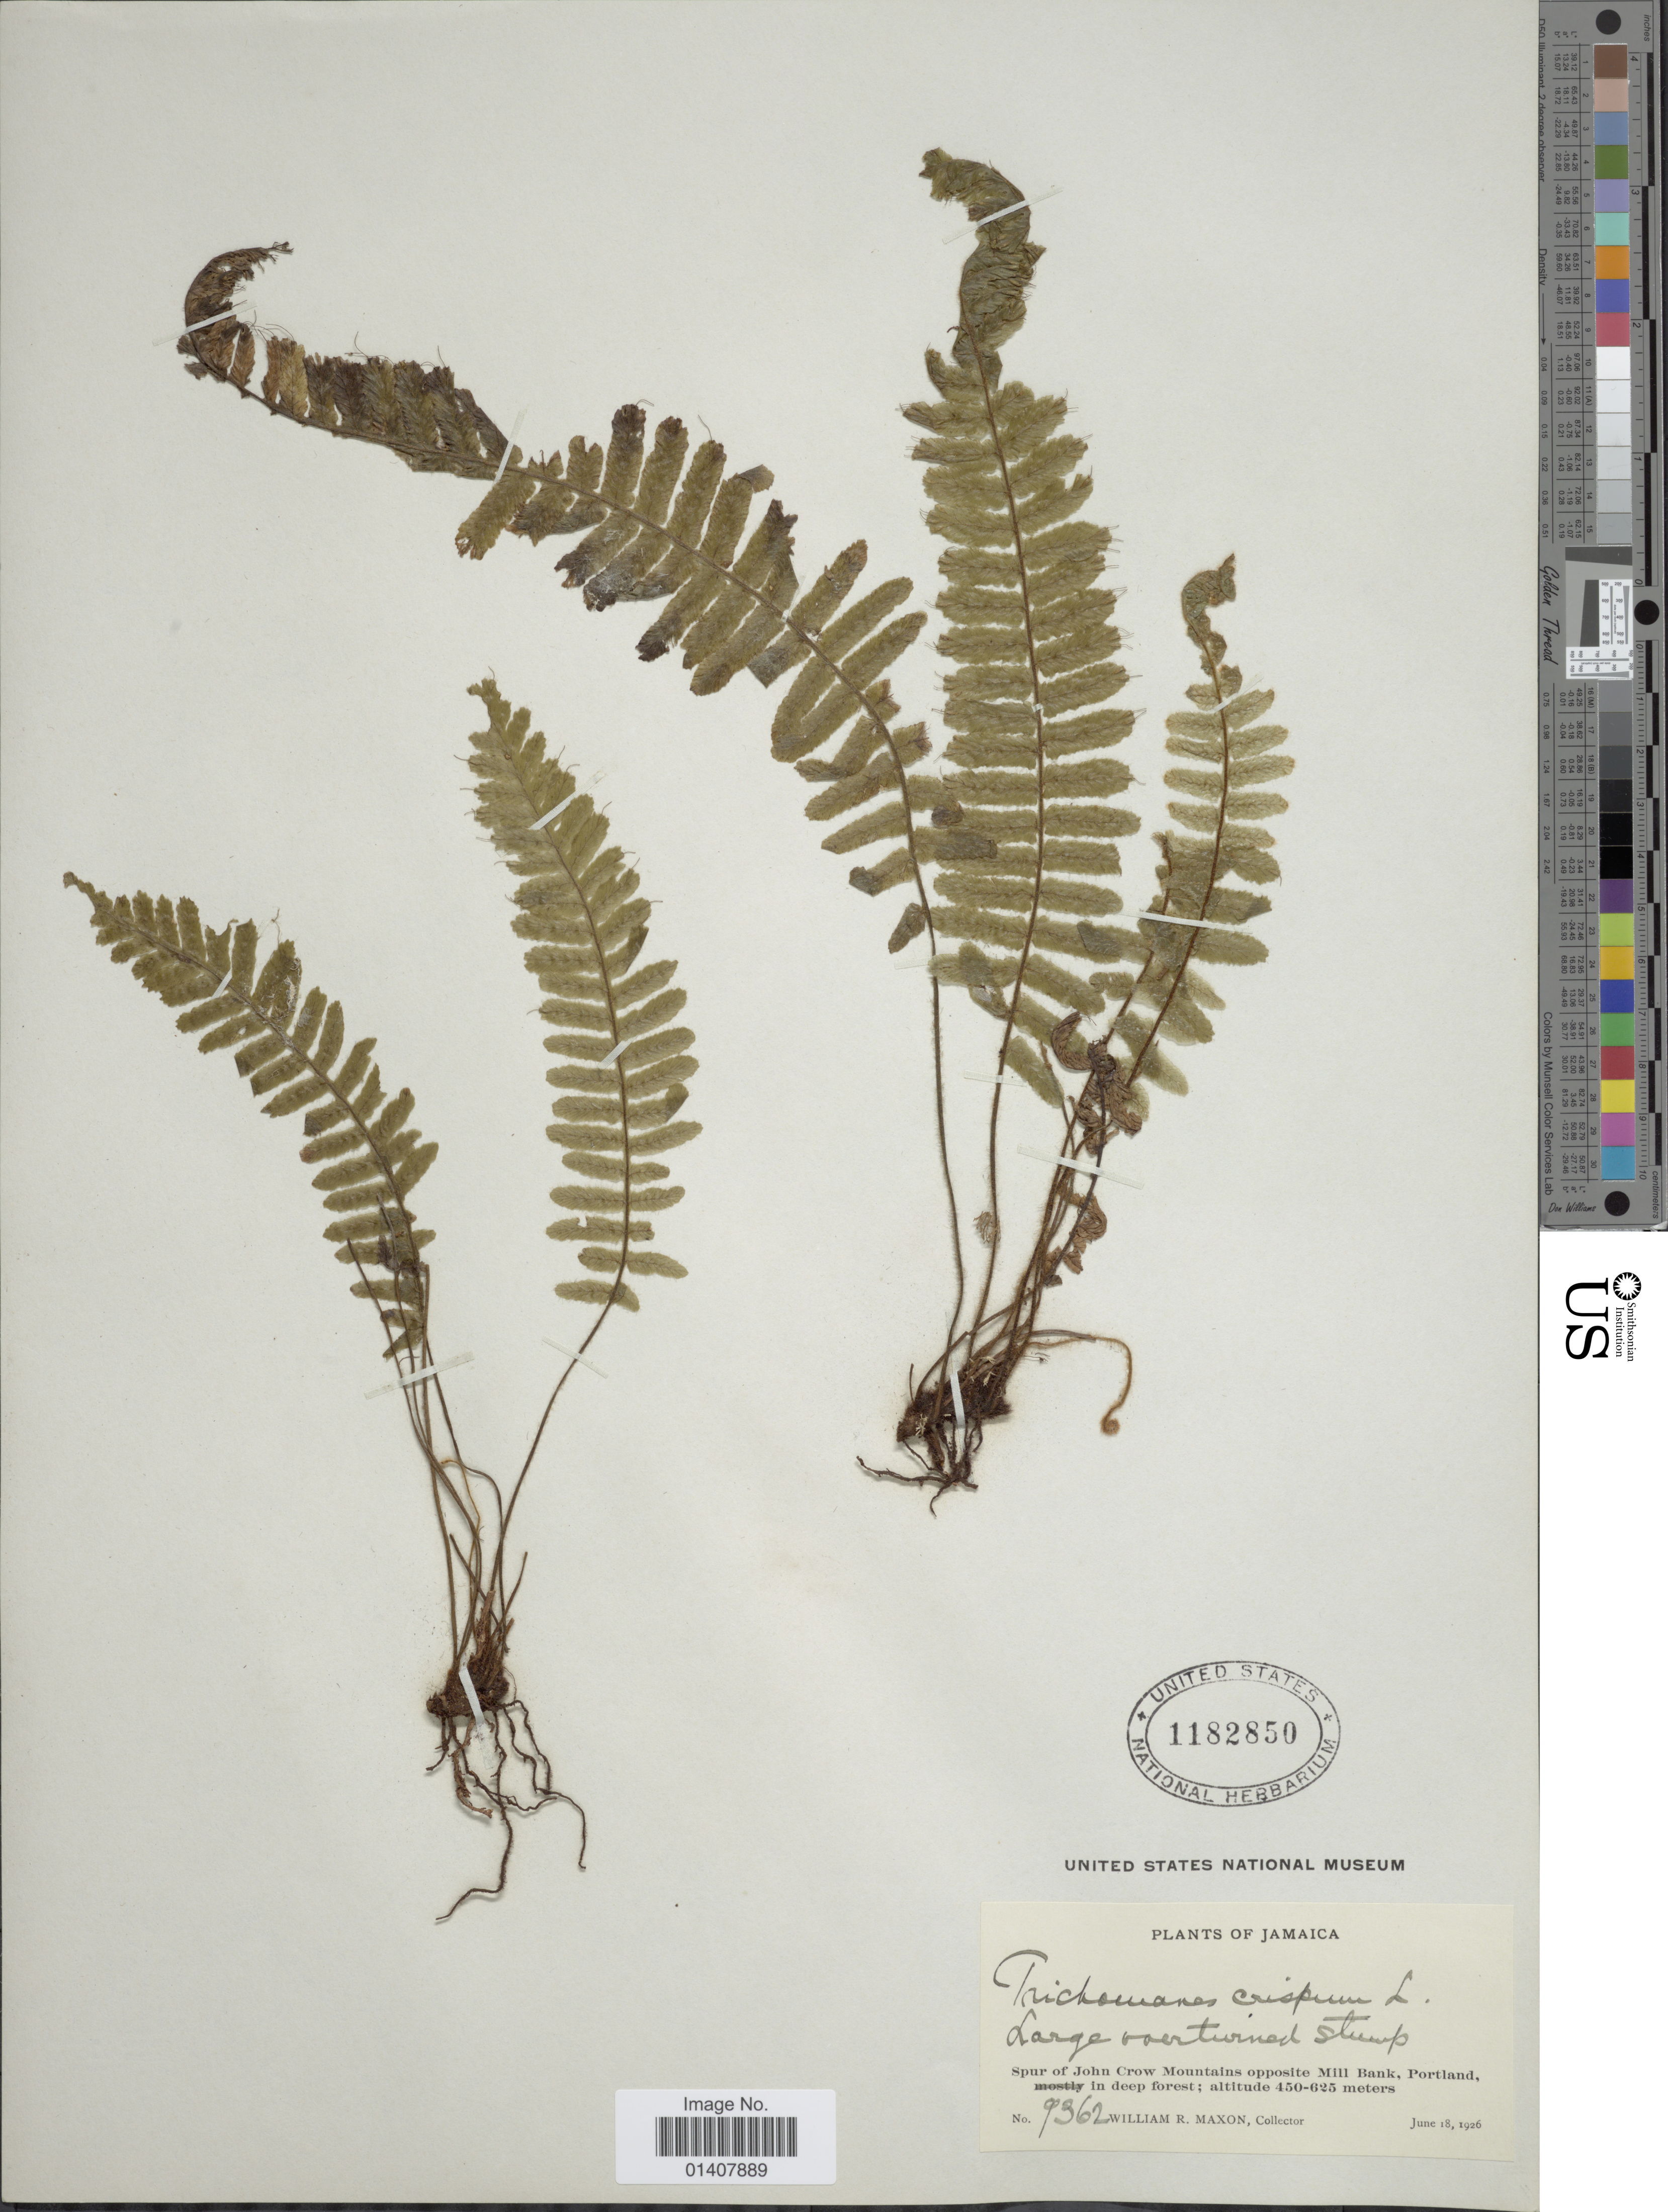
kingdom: Plantae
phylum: Tracheophyta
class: Polypodiopsida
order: Hymenophyllales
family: Hymenophyllaceae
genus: Trichomanes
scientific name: Trichomanes crispum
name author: L.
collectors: W. R. Maxon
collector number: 9362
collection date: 1926-06-18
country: Jamaica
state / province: Portland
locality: Spur of John Crow Mountains opposite Mill bank, Portland, in deep forest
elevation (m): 450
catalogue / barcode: US 1182850